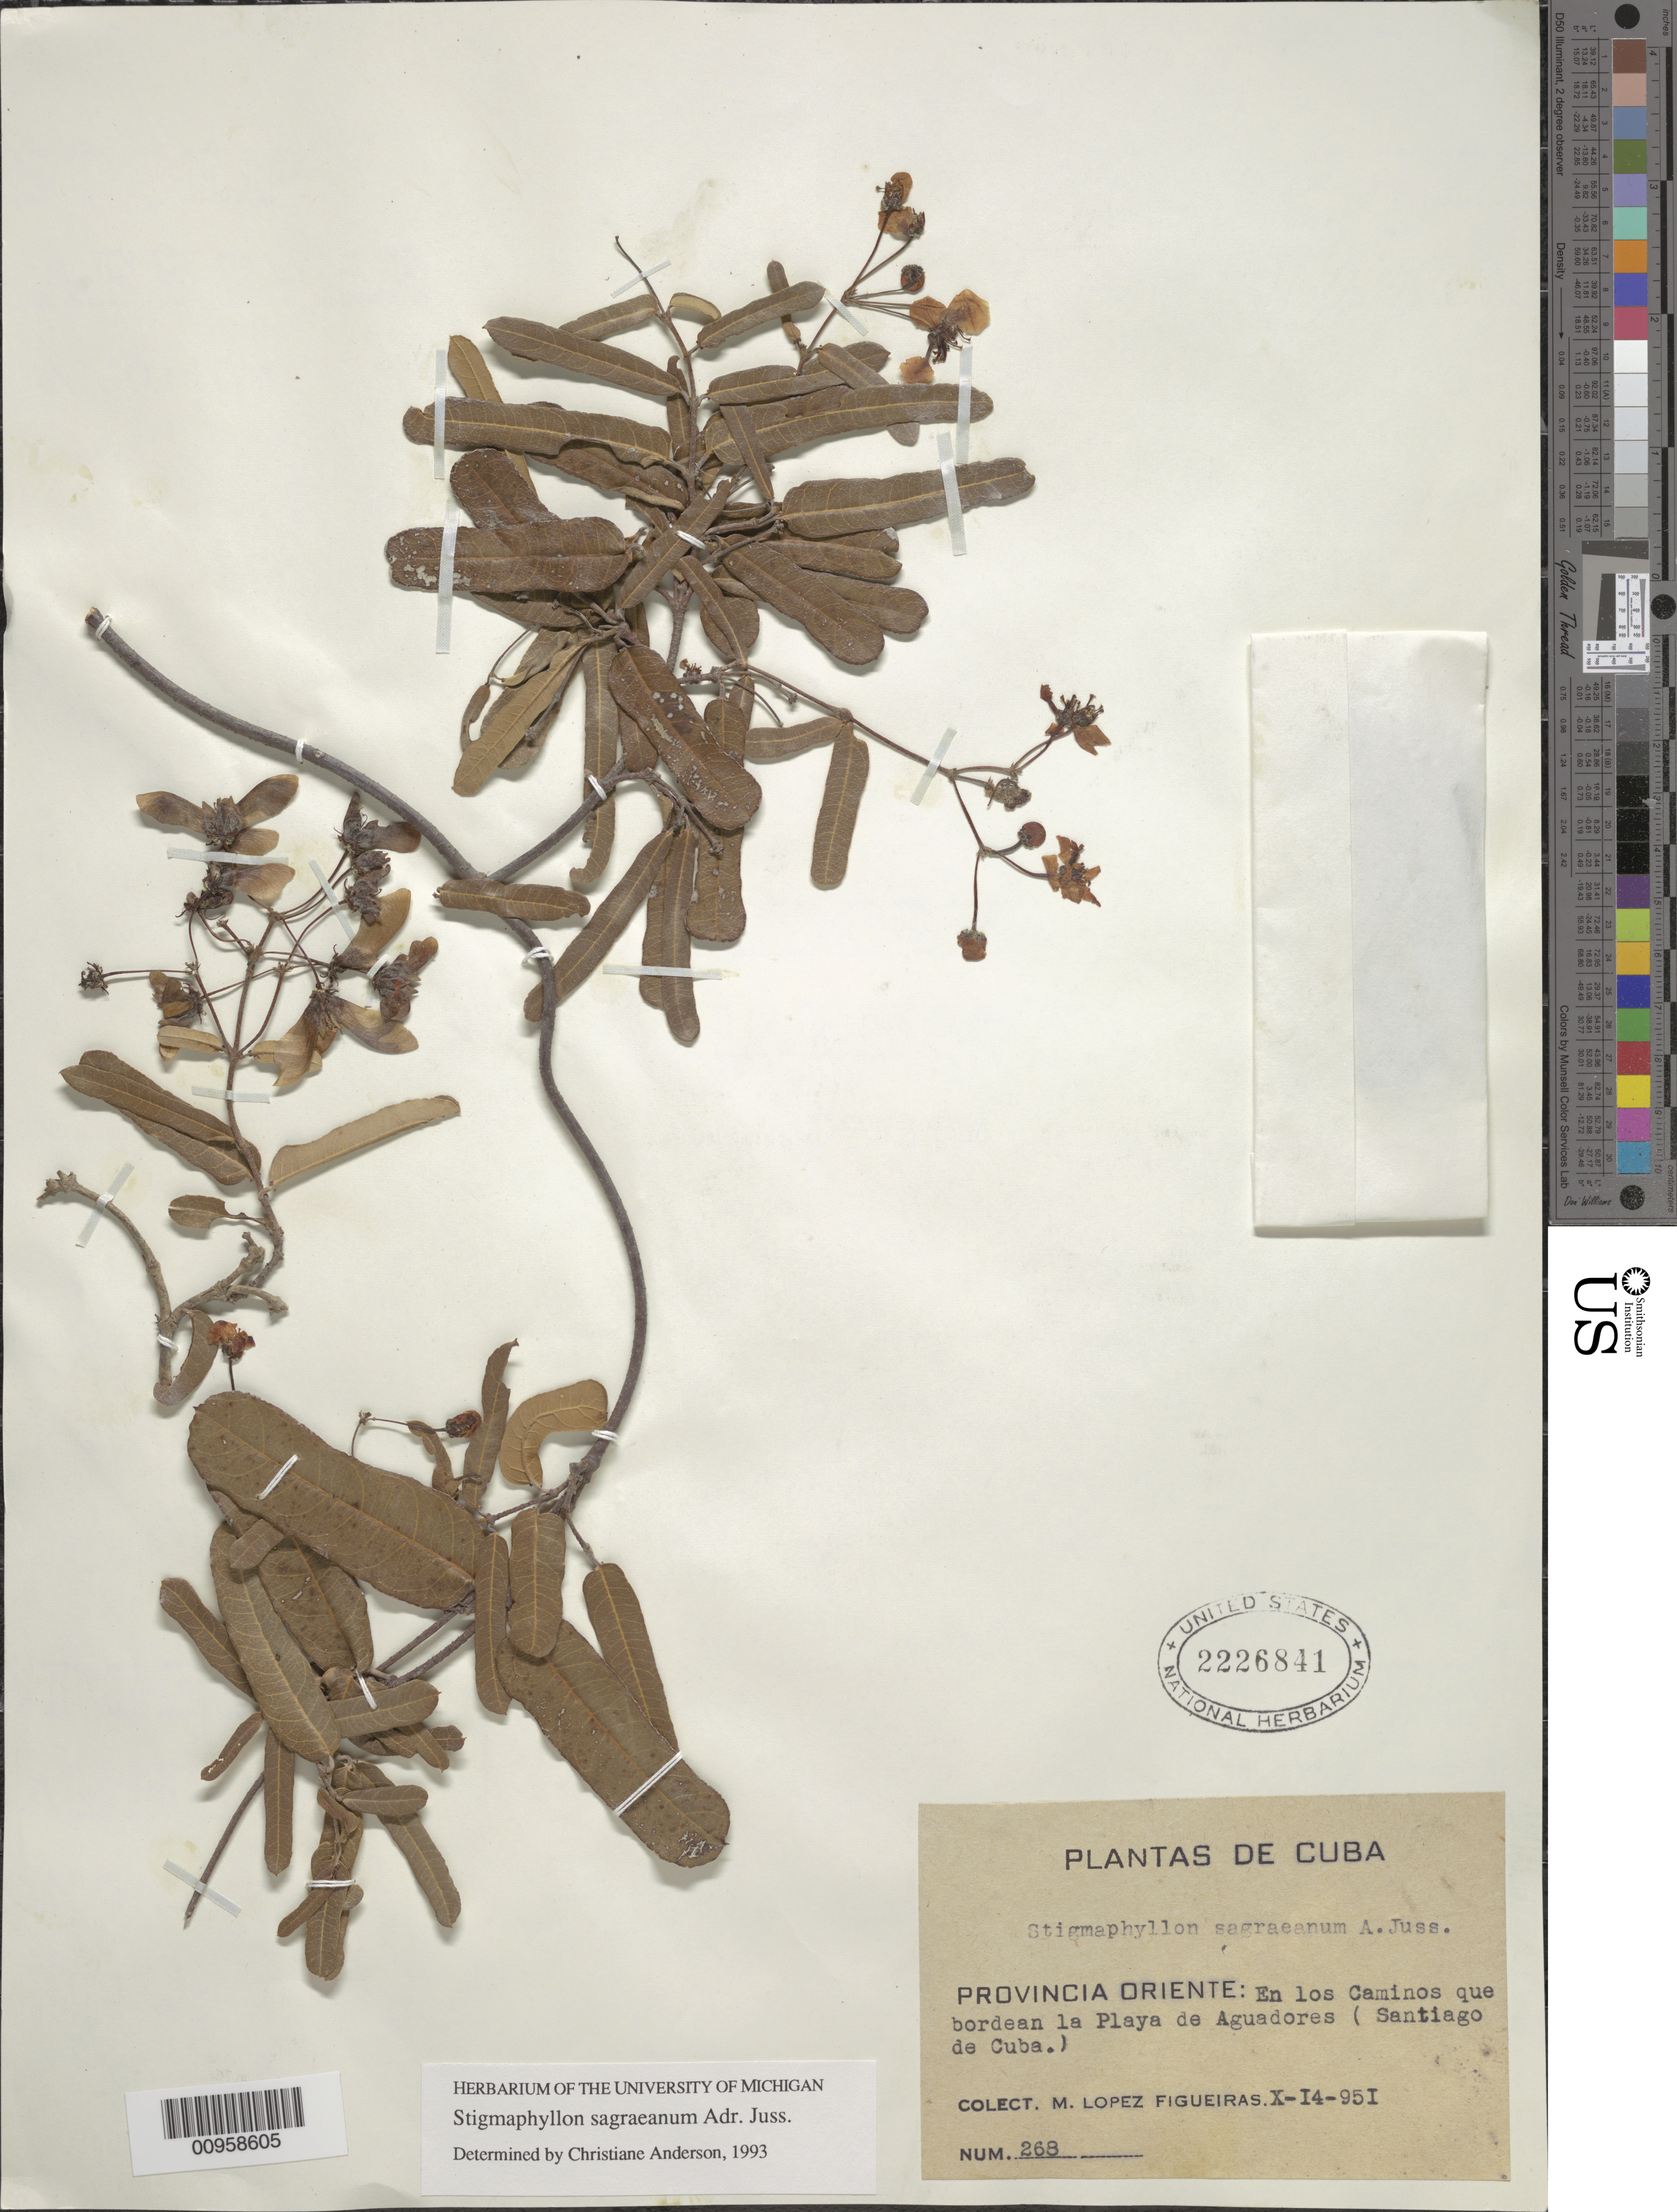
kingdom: Plantae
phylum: Tracheophyta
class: Magnoliopsida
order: Malpighiales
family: Malpighiaceae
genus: Stigmaphyllon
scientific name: Stigmaphyllon sagraeanum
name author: Juss.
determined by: Anderson, C.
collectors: M. López Figueiras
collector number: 268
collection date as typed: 14 Oct 1951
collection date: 1951-10-14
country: Cuba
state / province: Santiago de Cuba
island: Cuba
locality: En los Caminos que bordean la Playa de Aguadores (Santiago de Cuba)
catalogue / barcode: US 2226841